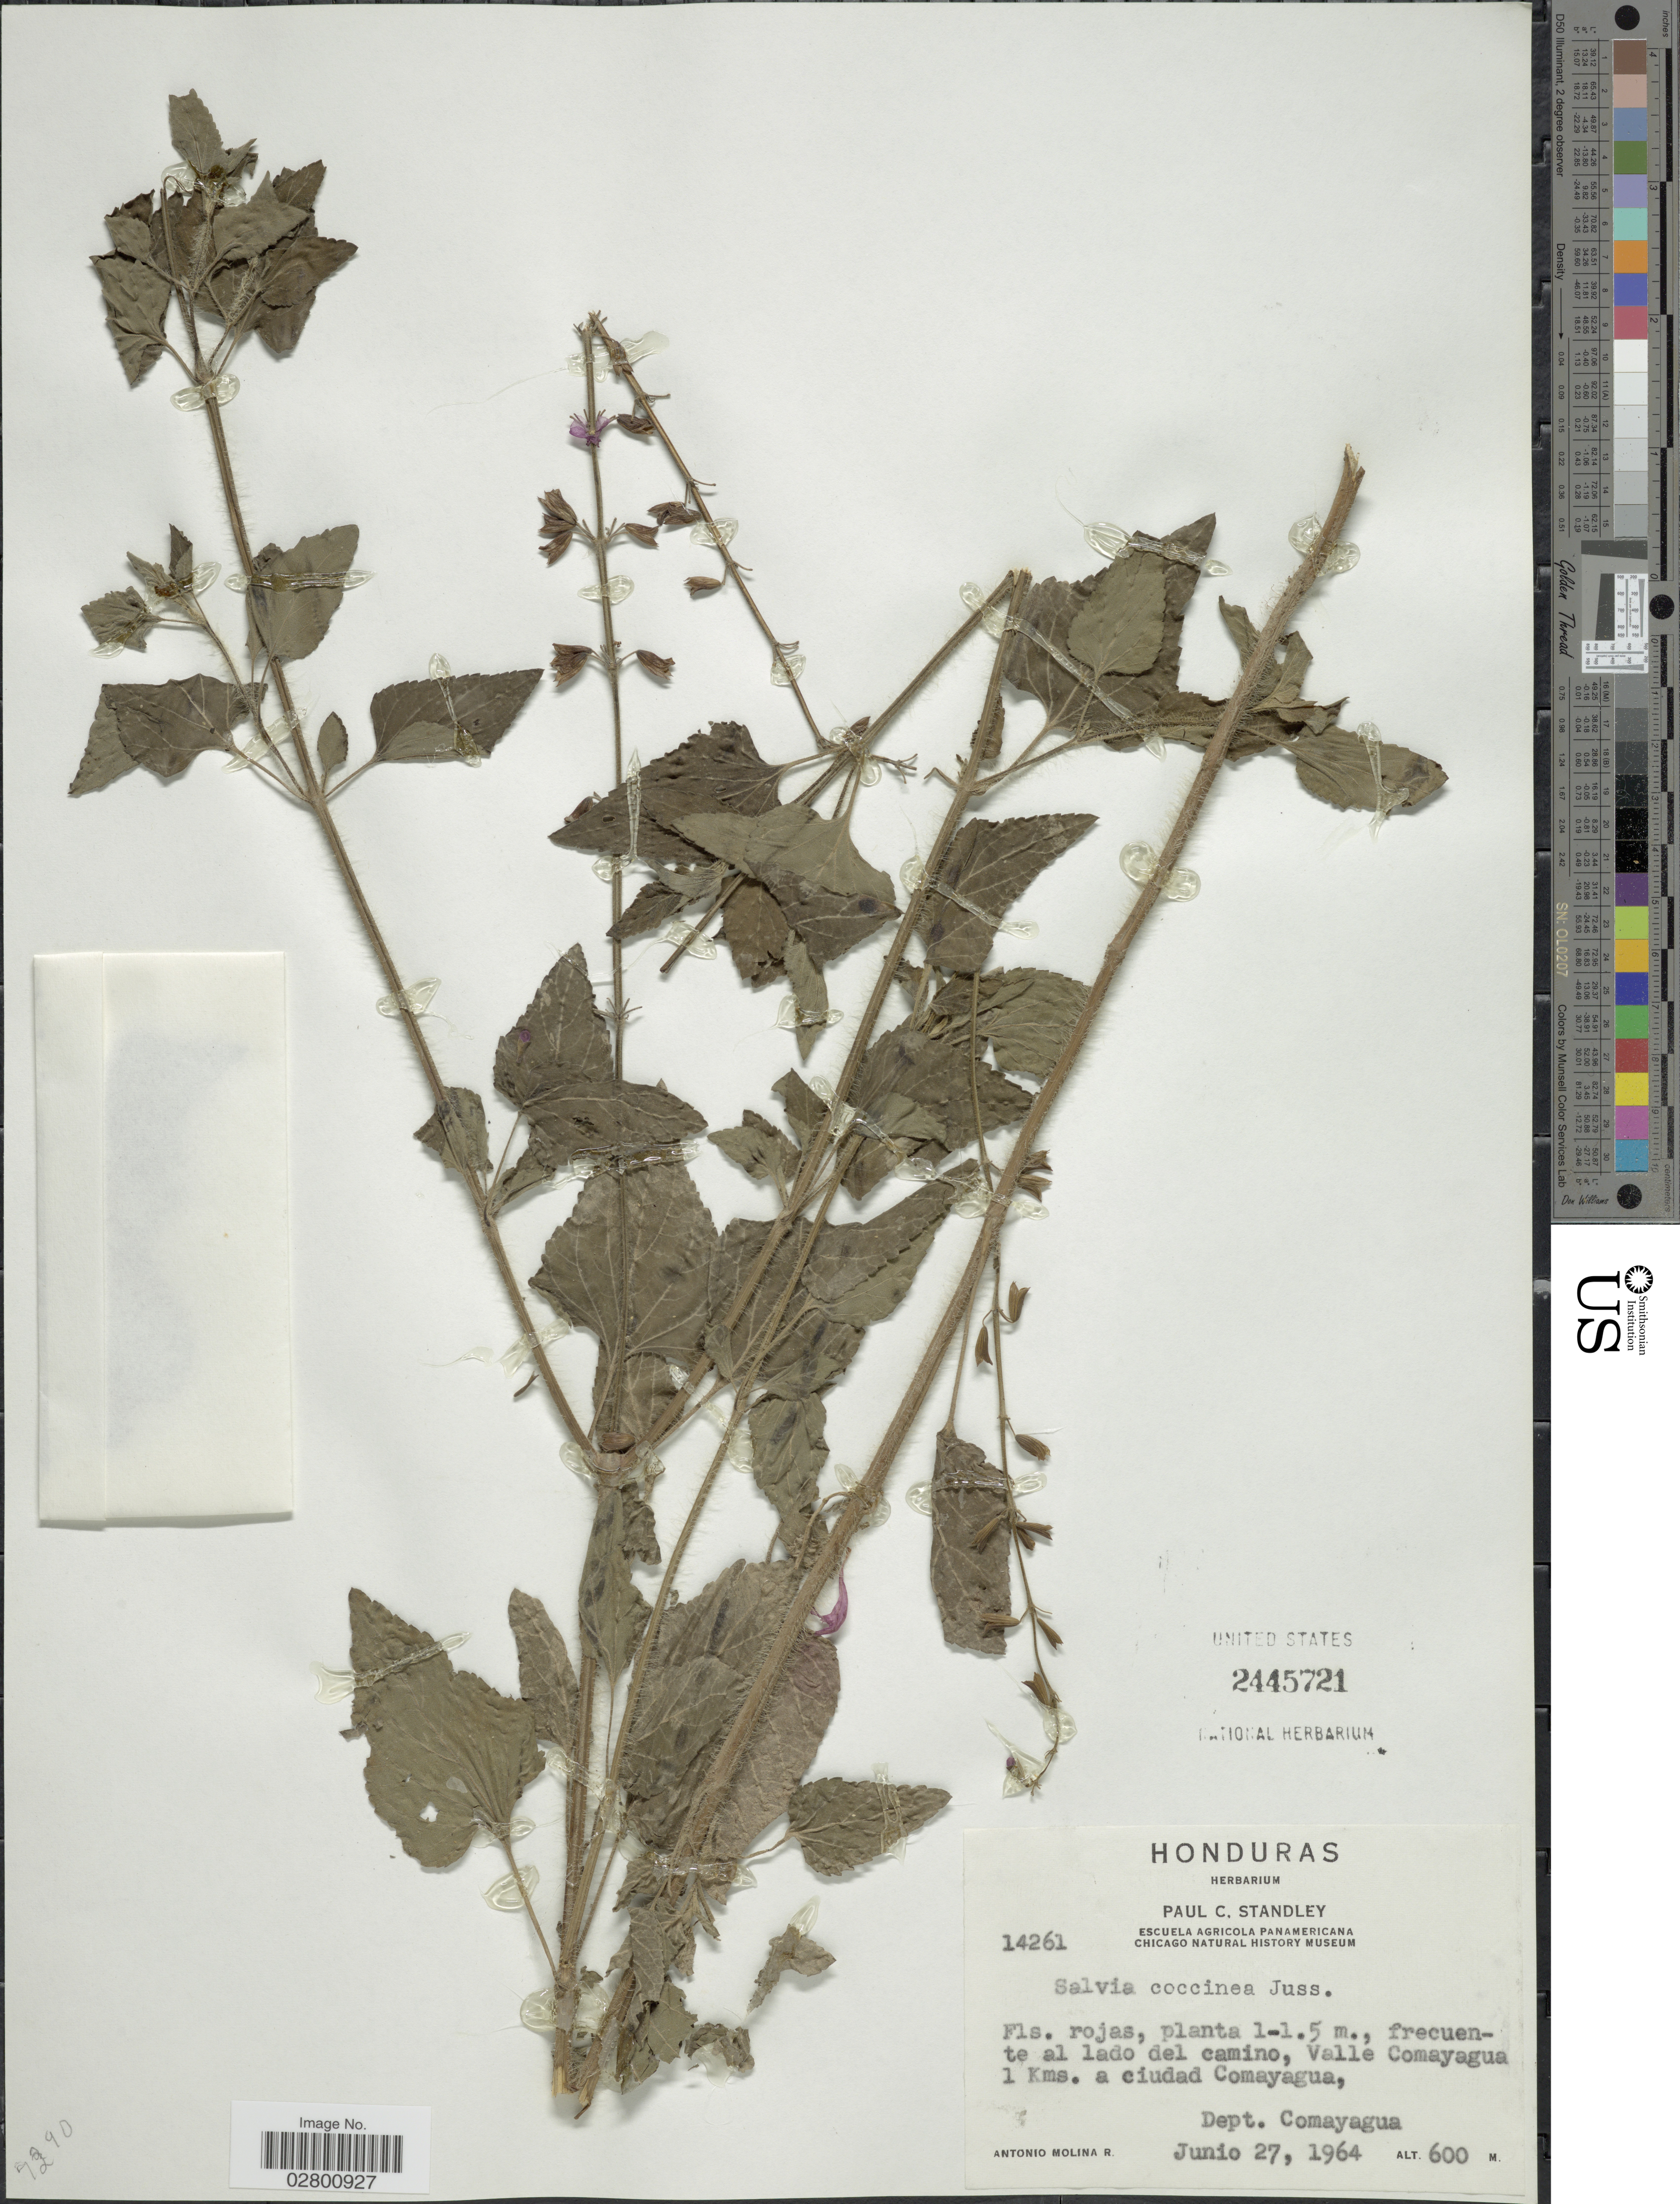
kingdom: Plantae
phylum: Tracheophyta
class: Magnoliopsida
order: Lamiales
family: Lamiaceae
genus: Salvia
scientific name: Salvia coccinea 'Naples Lavender'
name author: L. f. ex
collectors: A. Molina R.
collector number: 14261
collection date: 1964-06-27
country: Honduras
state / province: Comayagua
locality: Freceunte al lado del camino, Valle Comayagua 1 Kms. a ciudad Comayagua, Dept. Comayagua.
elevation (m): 600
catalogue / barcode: US 2445721